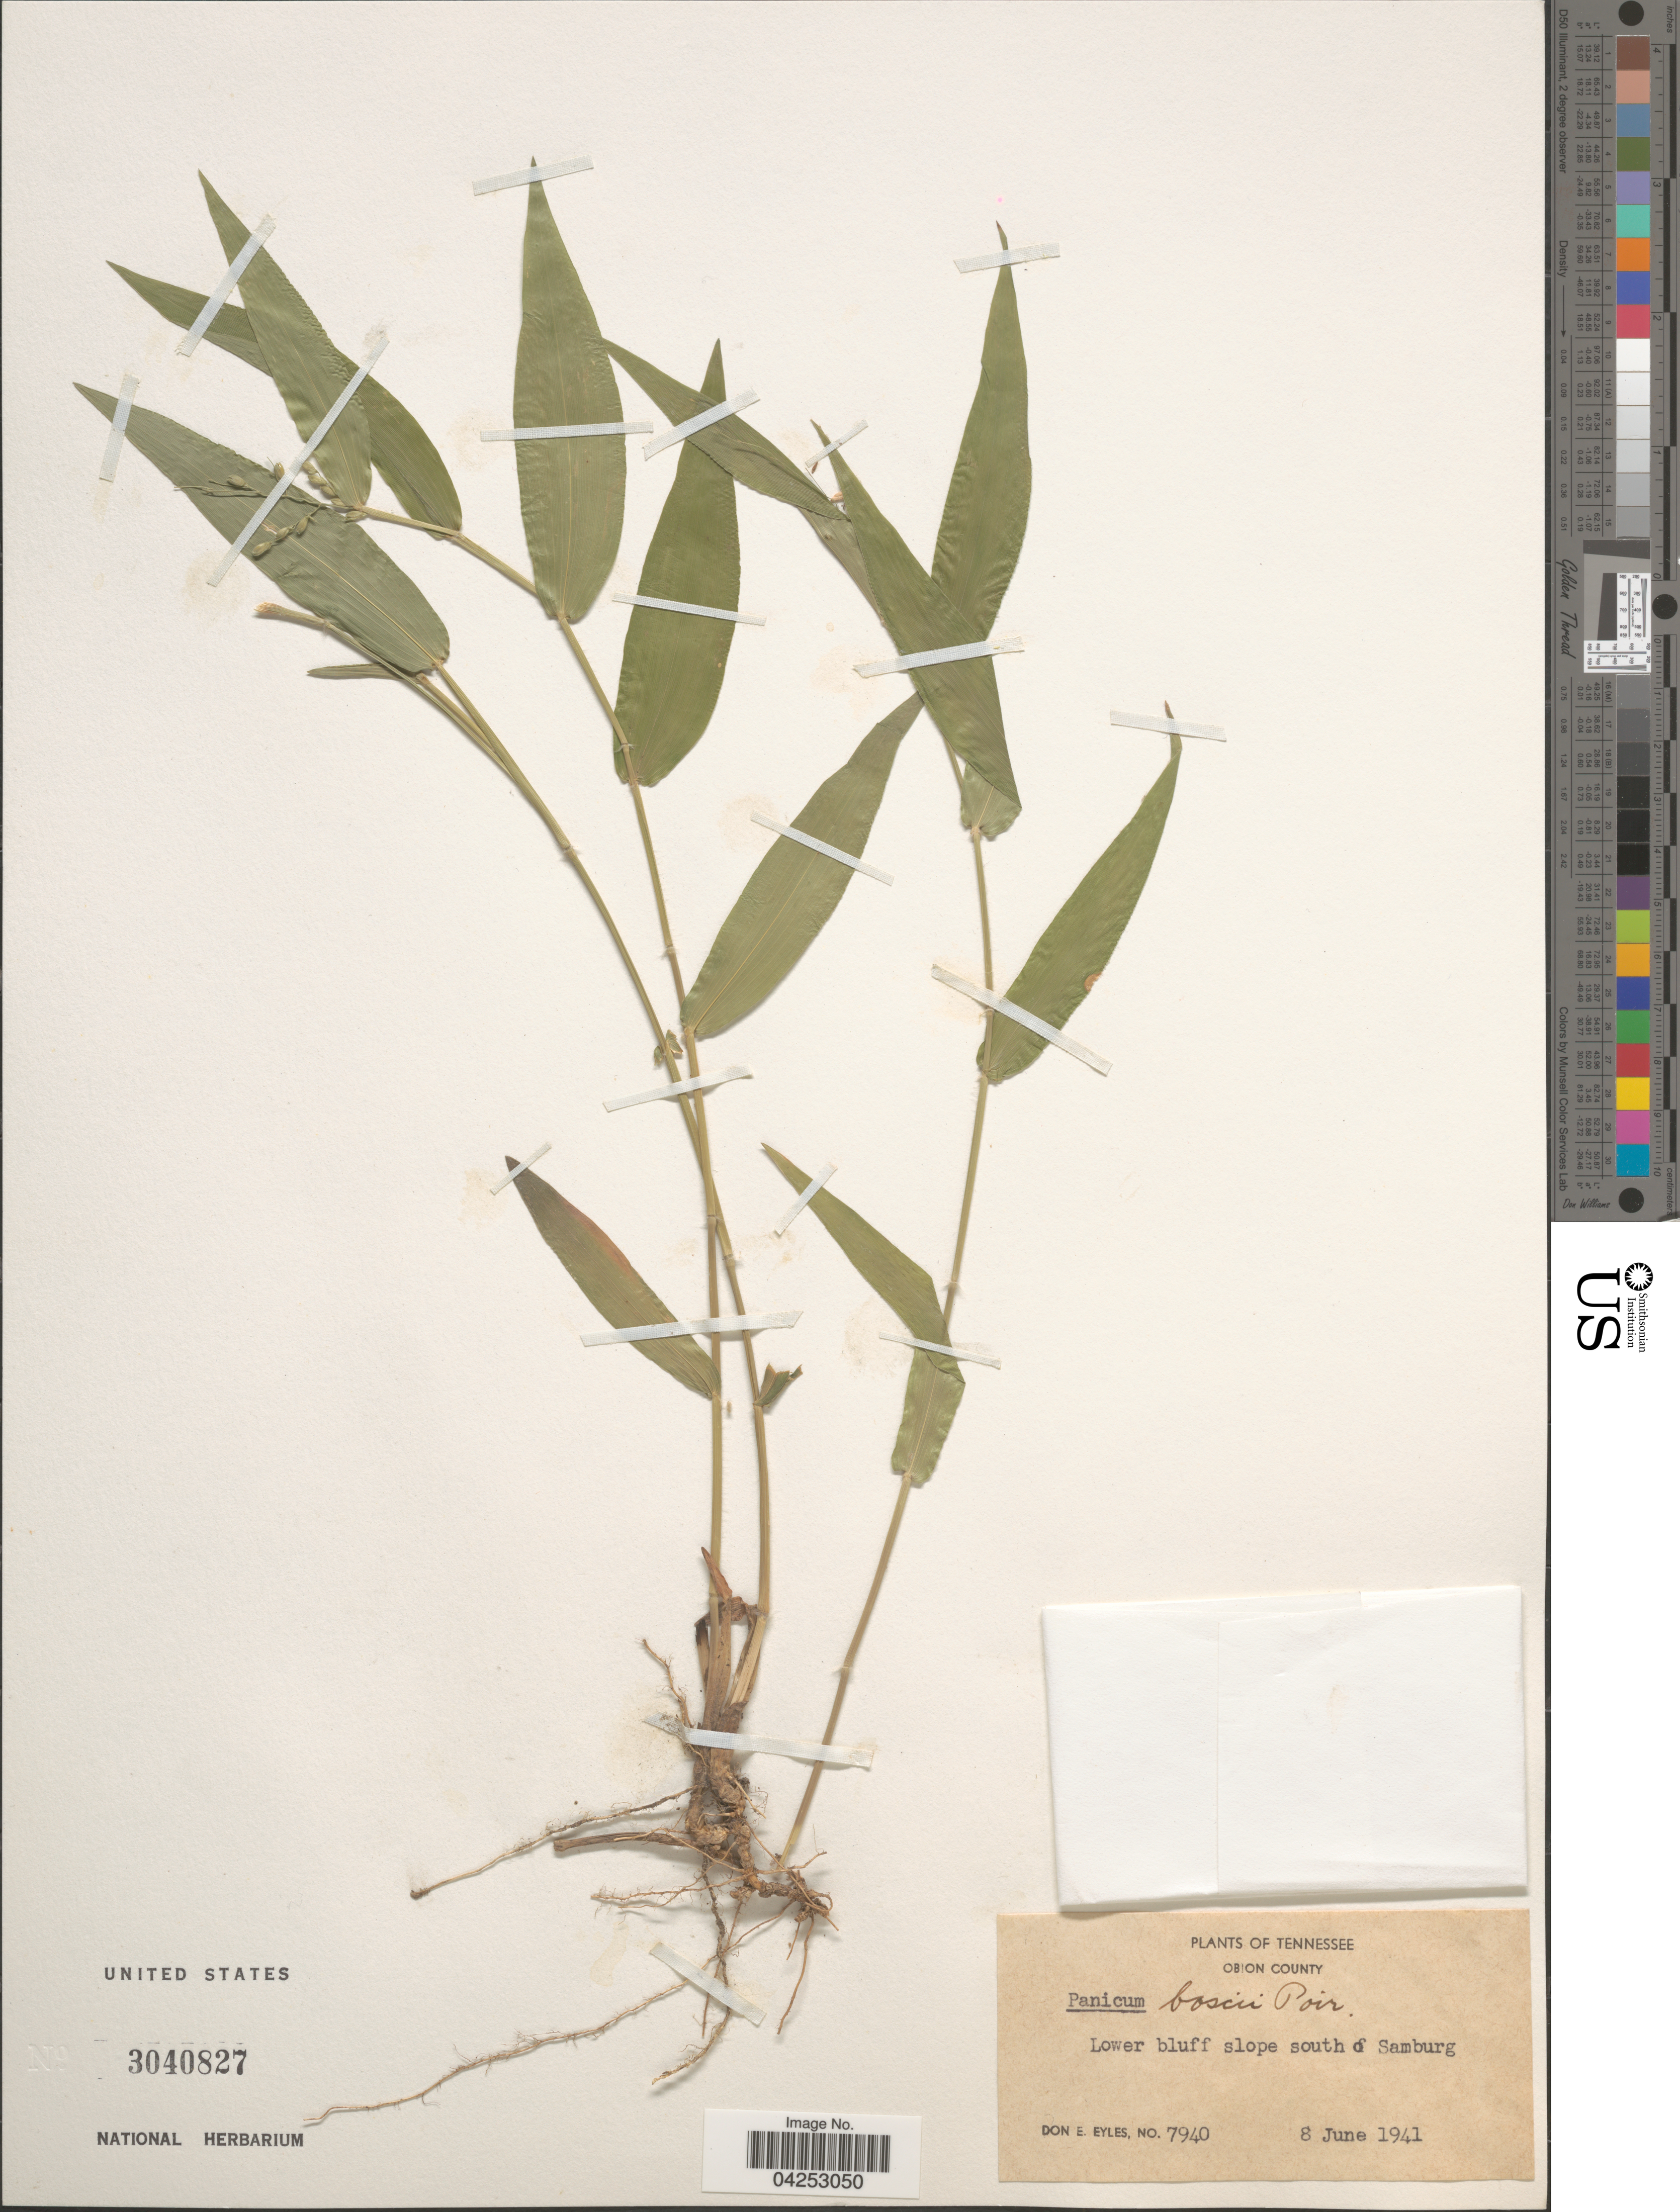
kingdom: Plantae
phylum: Tracheophyta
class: Liliopsida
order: Poales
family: Poaceae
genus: Dichanthelium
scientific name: Dichanthelium boscii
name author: (Poir.) Gould & C.A. Clark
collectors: D. Eyles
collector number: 7940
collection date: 1941-06-08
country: United States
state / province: Tennessee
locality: Obion County. Lower bluff slope south of Samburg.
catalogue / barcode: US 3040827